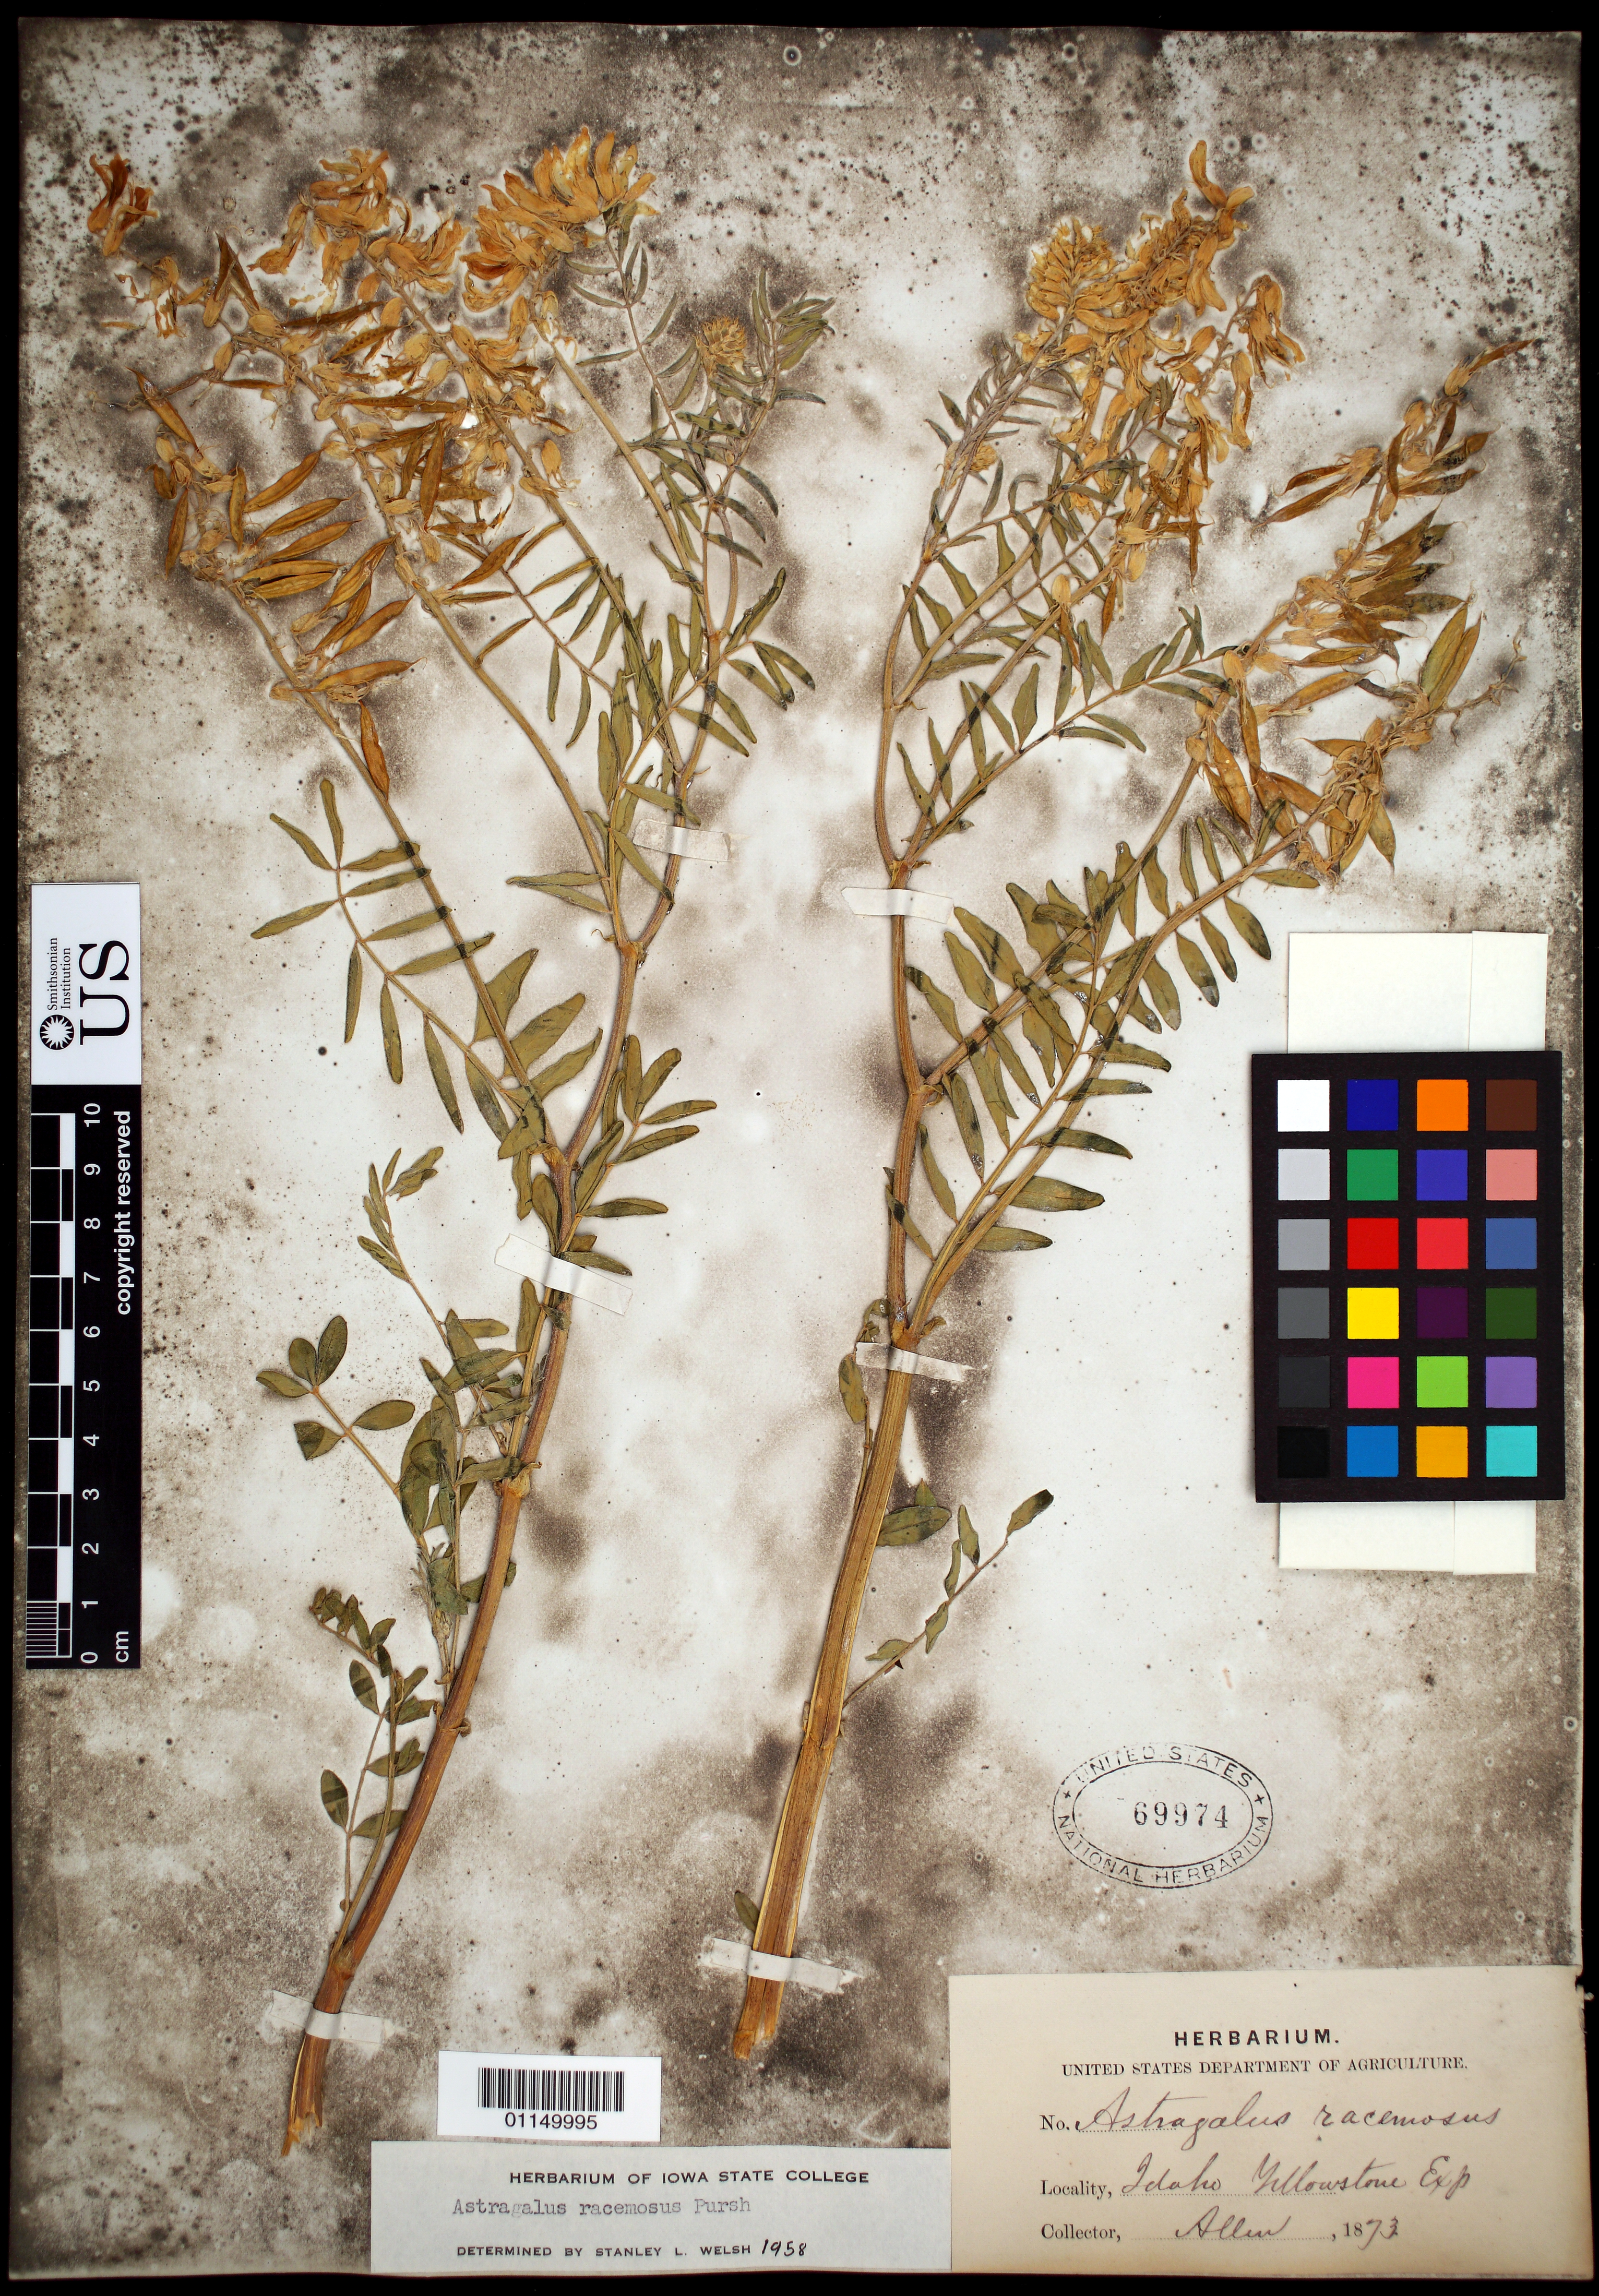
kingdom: Plantae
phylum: Tracheophyta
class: Magnoliopsida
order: Fabales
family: Fabaceae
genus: Astragalus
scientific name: Astragalus racemosus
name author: Pursh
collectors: -- Allen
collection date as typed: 1873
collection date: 1873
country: United States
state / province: Idaho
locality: Yellowstone Exp.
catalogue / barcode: US 69974